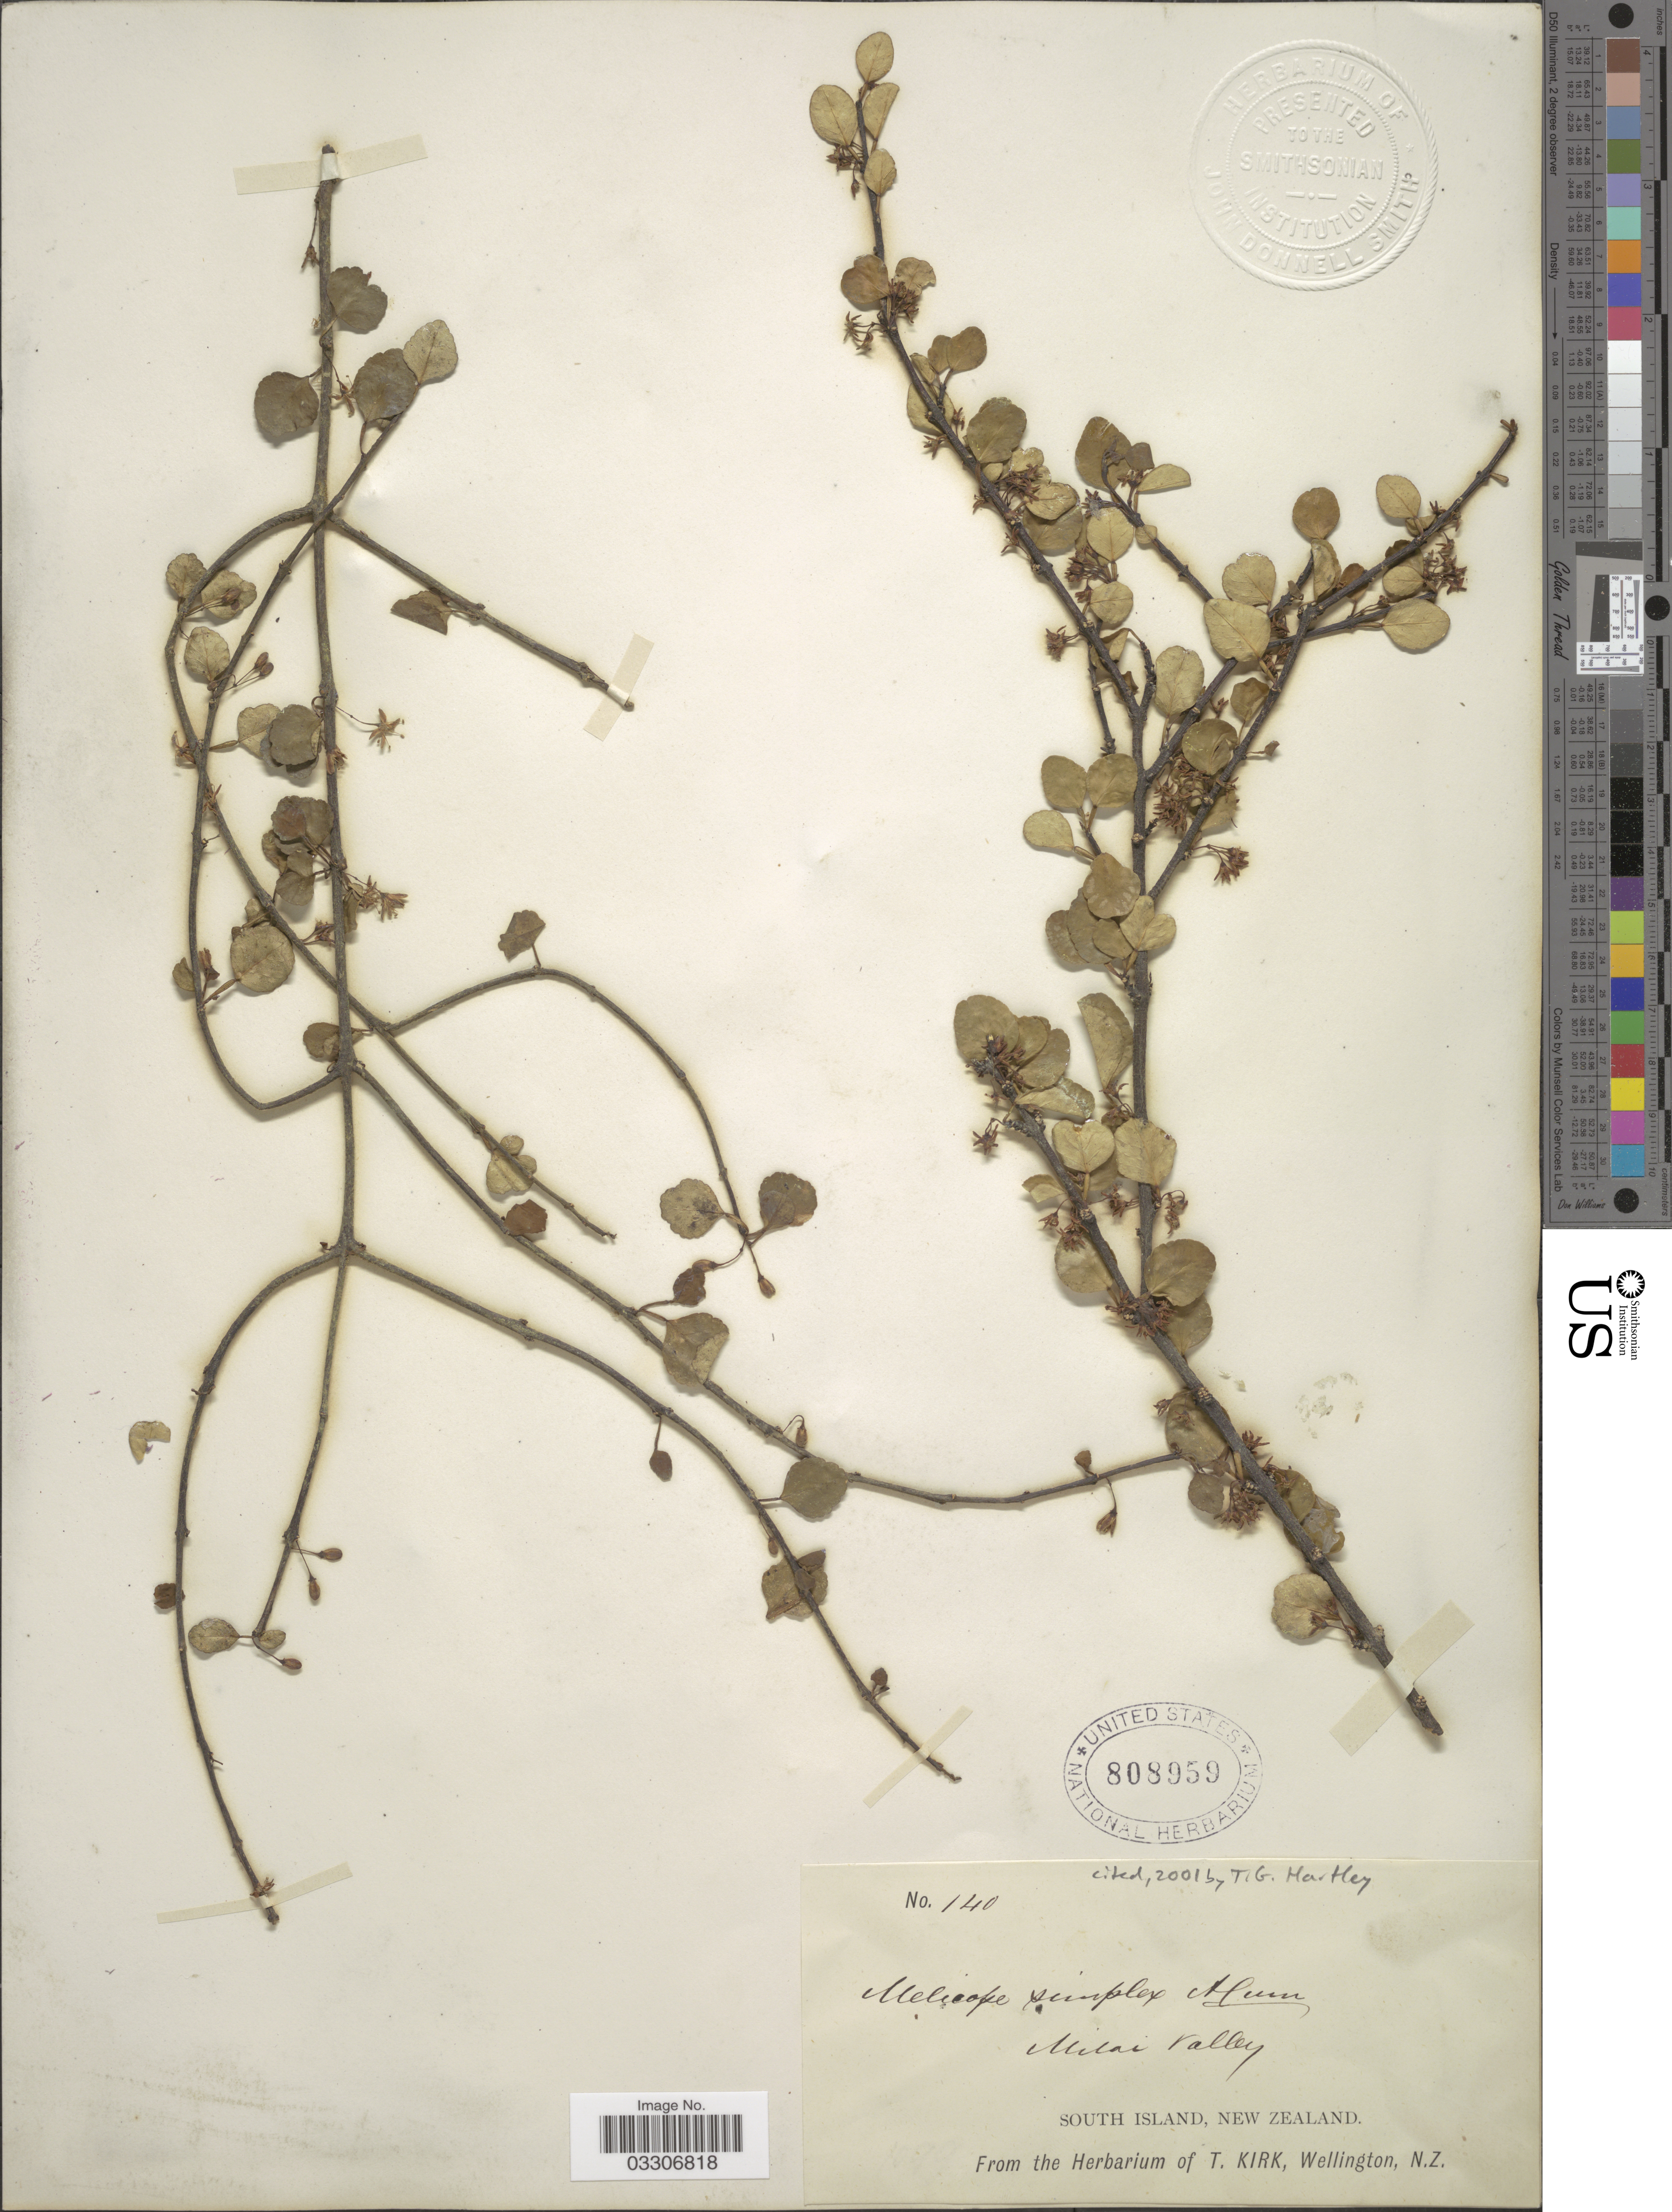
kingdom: Plantae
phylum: Tracheophyta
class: Magnoliopsida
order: Sapindales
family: Rutaceae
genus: Melicope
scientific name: Melicope simplex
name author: A. Cunn.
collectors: ex herb. T. Kirk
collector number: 140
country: New Zealand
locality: Milai Valley, South Island.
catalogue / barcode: US 808959